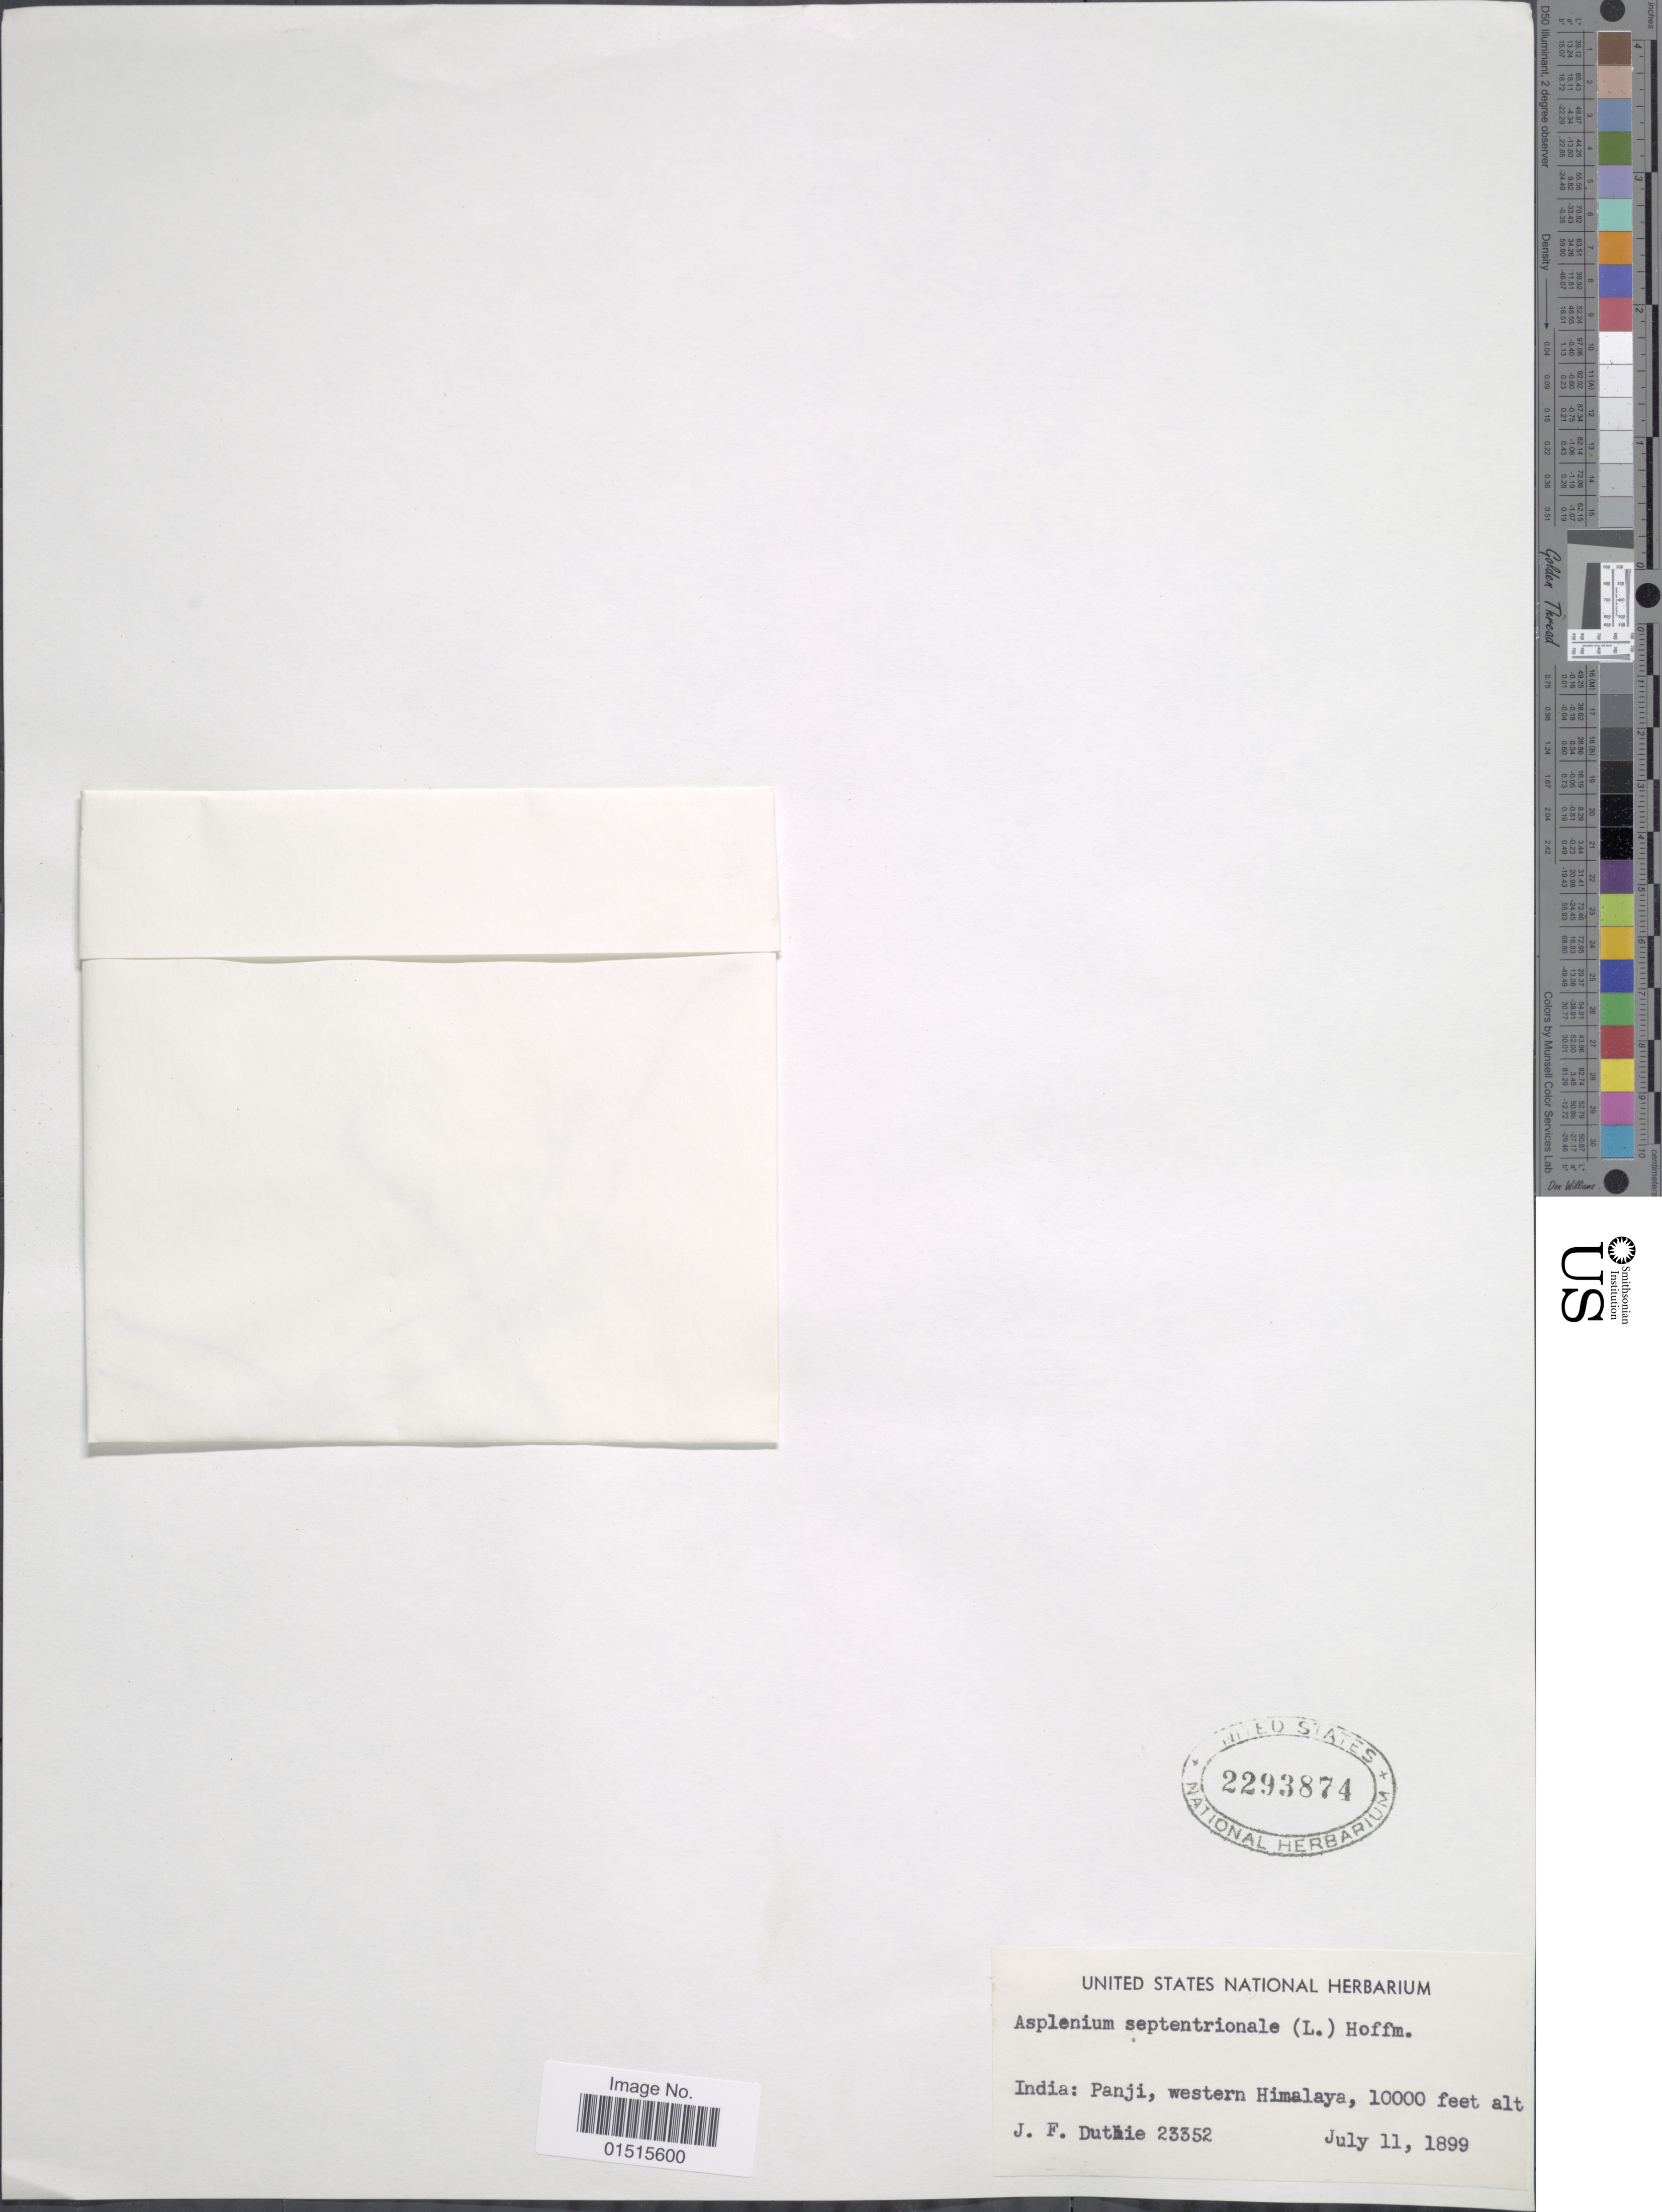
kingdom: Plantae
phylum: Tracheophyta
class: Polypodiopsida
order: Polypodiales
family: Aspleniaceae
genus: Asplenium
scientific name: Asplenium septentrionale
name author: (L.) Hoffm.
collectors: J. F. Duthie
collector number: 23352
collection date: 1899-07-11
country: India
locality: Panji, western Himalaya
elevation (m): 3048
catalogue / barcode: US 2293874